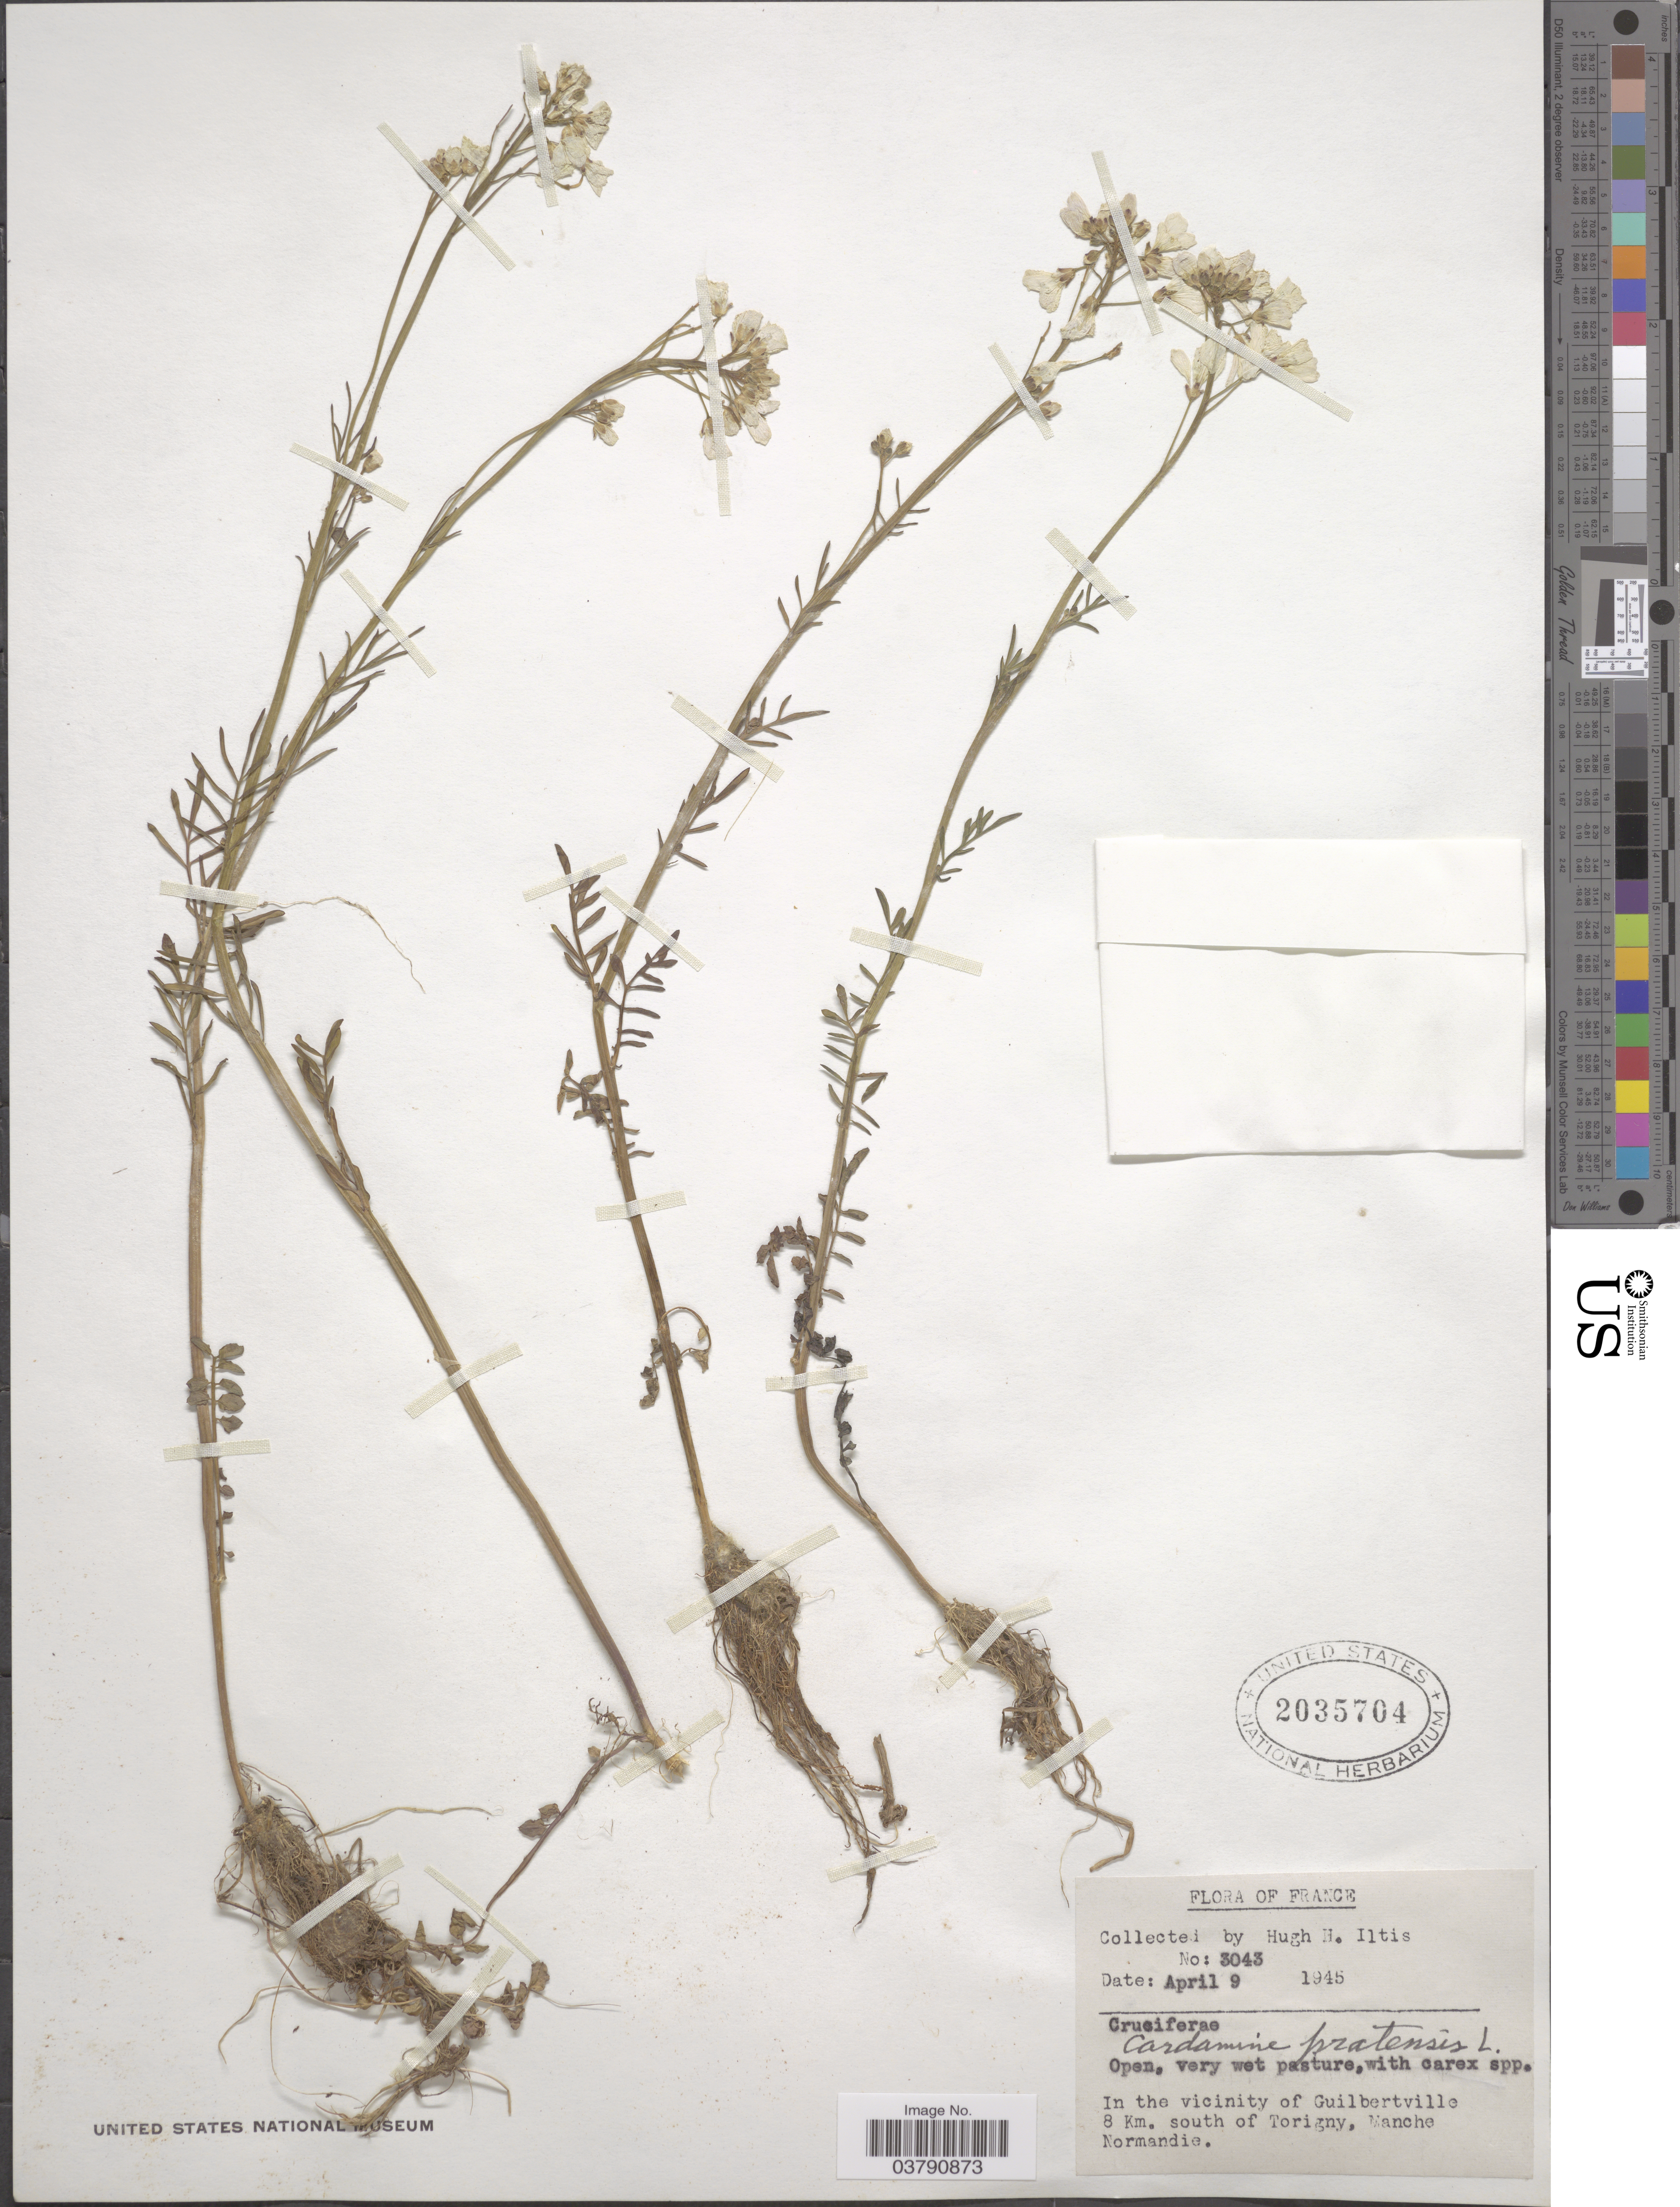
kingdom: Plantae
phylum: Tracheophyta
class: Magnoliopsida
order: Brassicales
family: Brassicaceae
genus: Cardamine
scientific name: Cardamine pratensis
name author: L.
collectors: H. Iltis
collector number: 3043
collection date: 1945-04-09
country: France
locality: In the vicinity of Guilbertville 8 km. south of Torigny, Manche Normandie.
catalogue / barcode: US 2035704